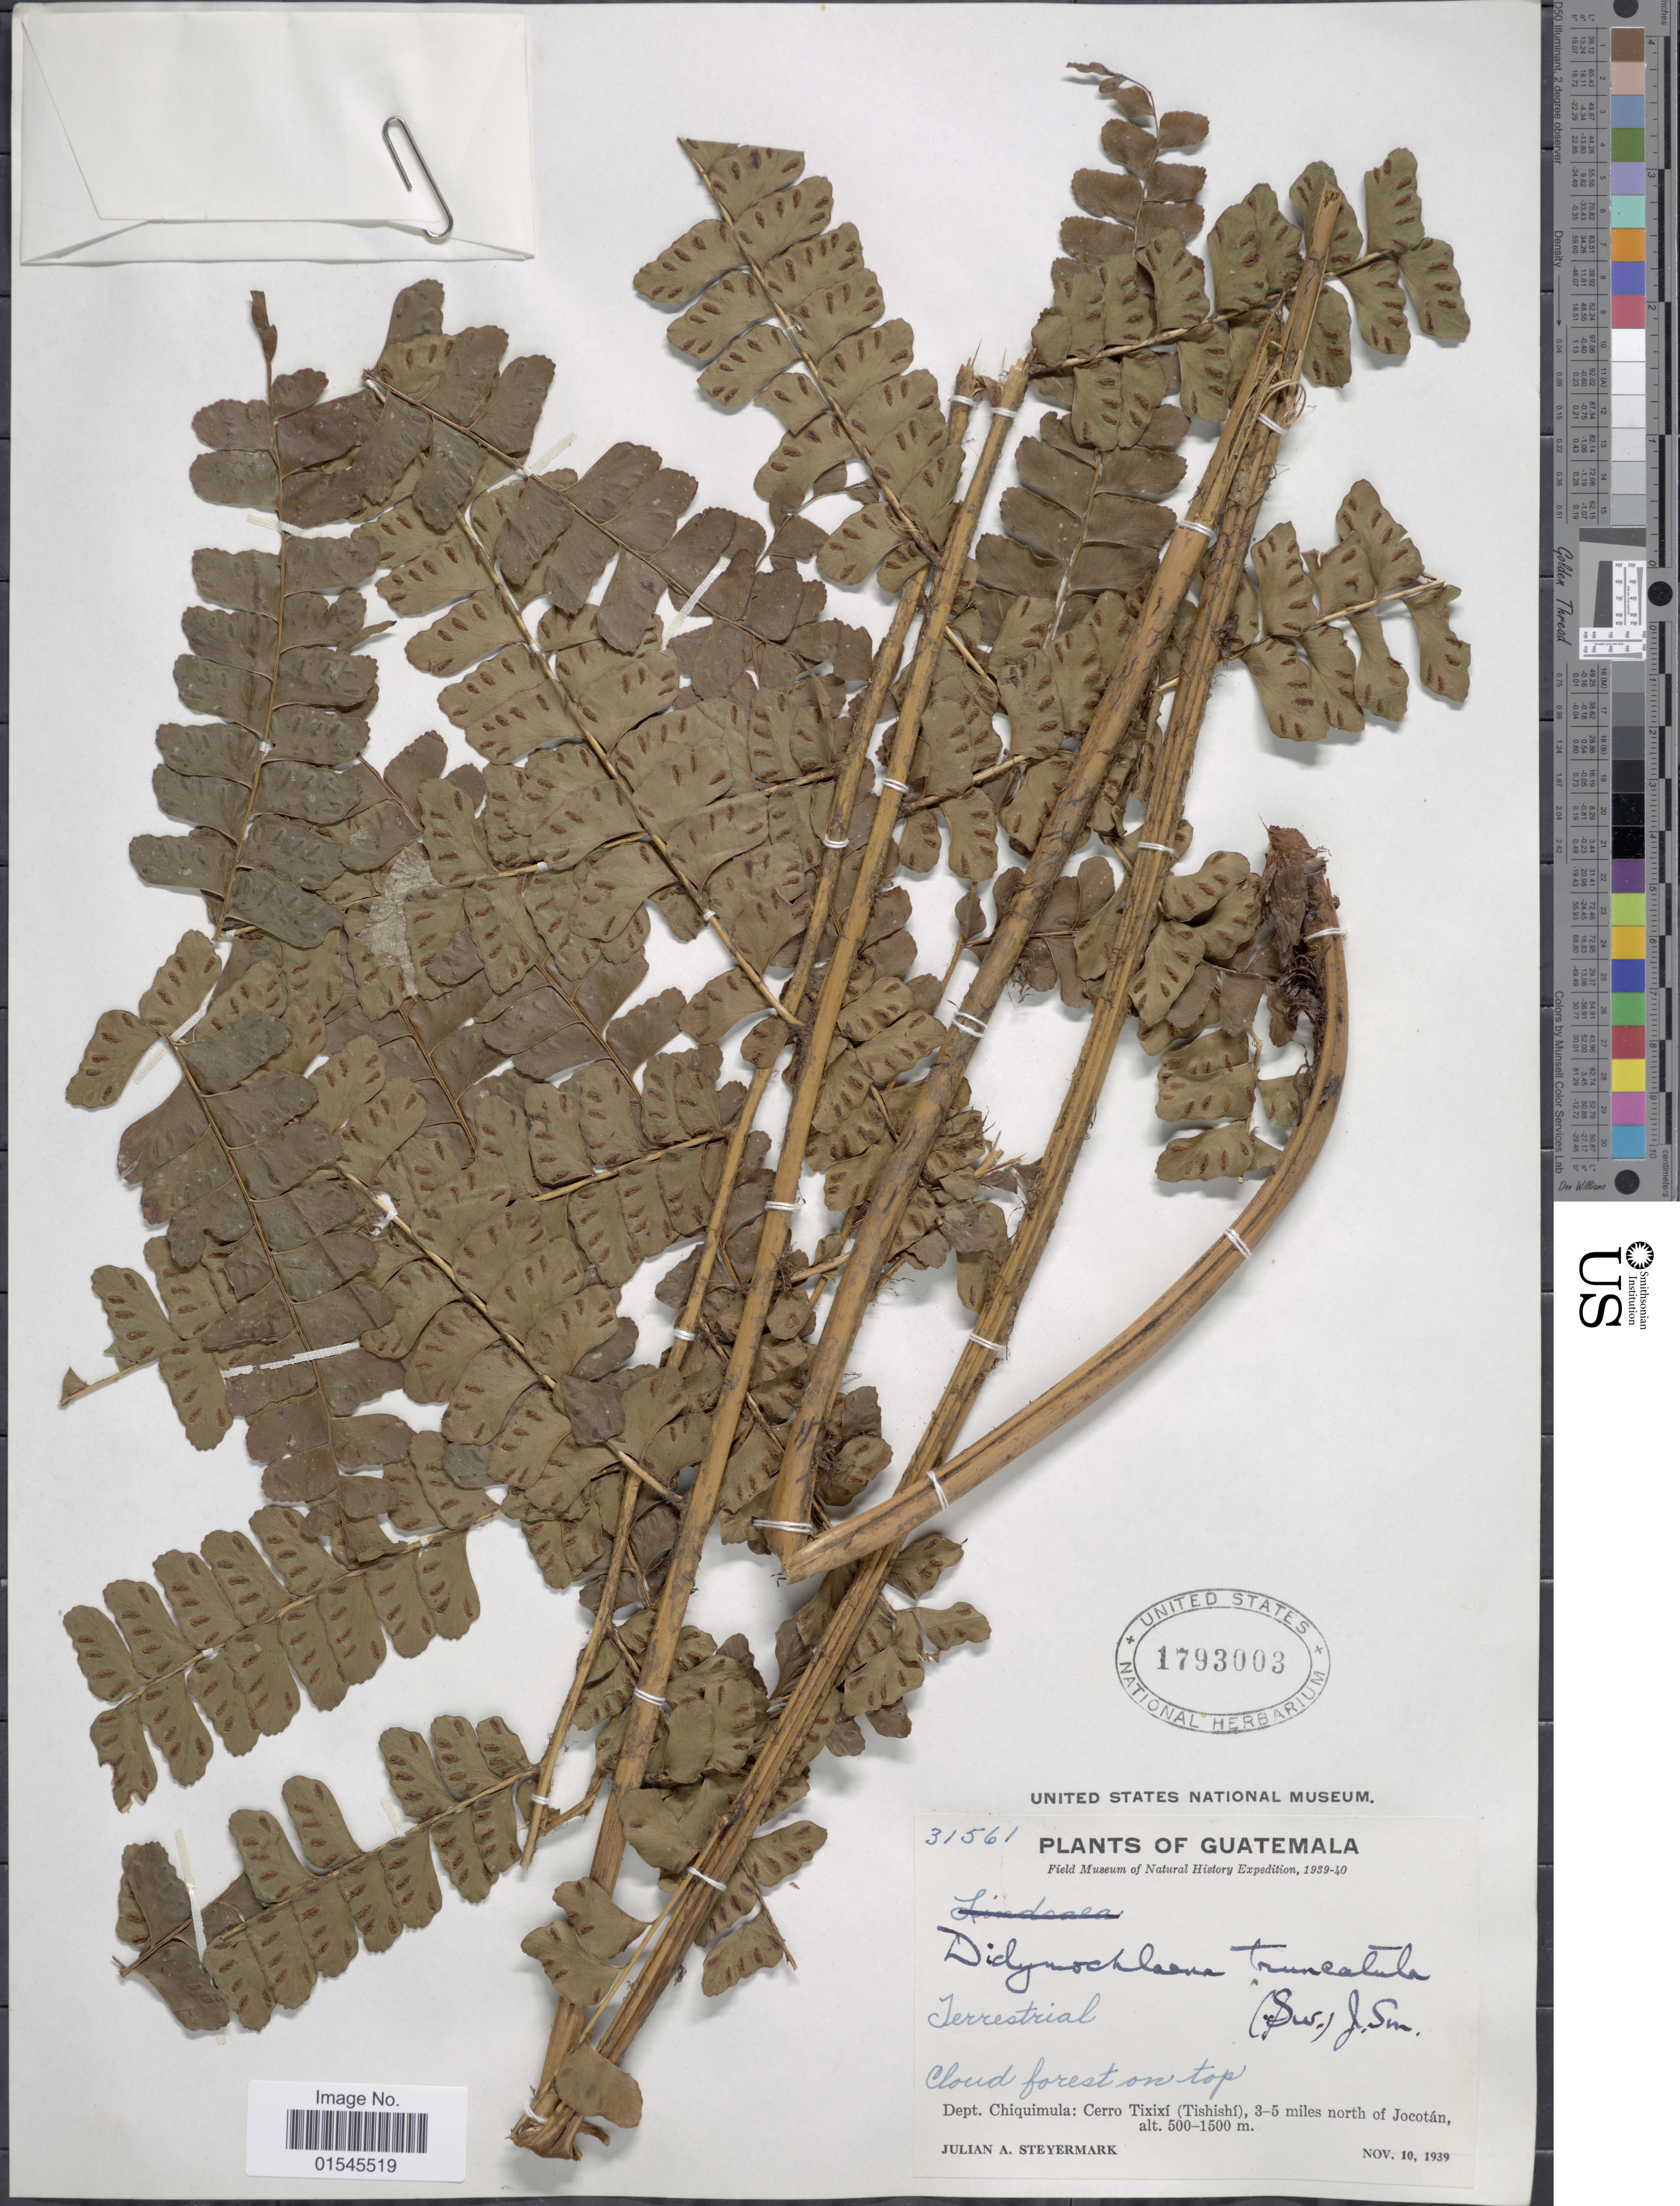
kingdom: Plantae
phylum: Tracheophyta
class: Polypodiopsida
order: Polypodiales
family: Didymochlaenaceae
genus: Didymochlaena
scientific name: Didymochlaena truncatula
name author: (Sw.) J. Sm.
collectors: J. Steyermark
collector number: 31561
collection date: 1939-11-10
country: Guatemala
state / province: Chiquimula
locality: Guatemala. dept.: Chiquimula: Cerro Tixixi (Tishishi), 3-5 miles north of Jocotan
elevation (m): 500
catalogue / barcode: US 17930032